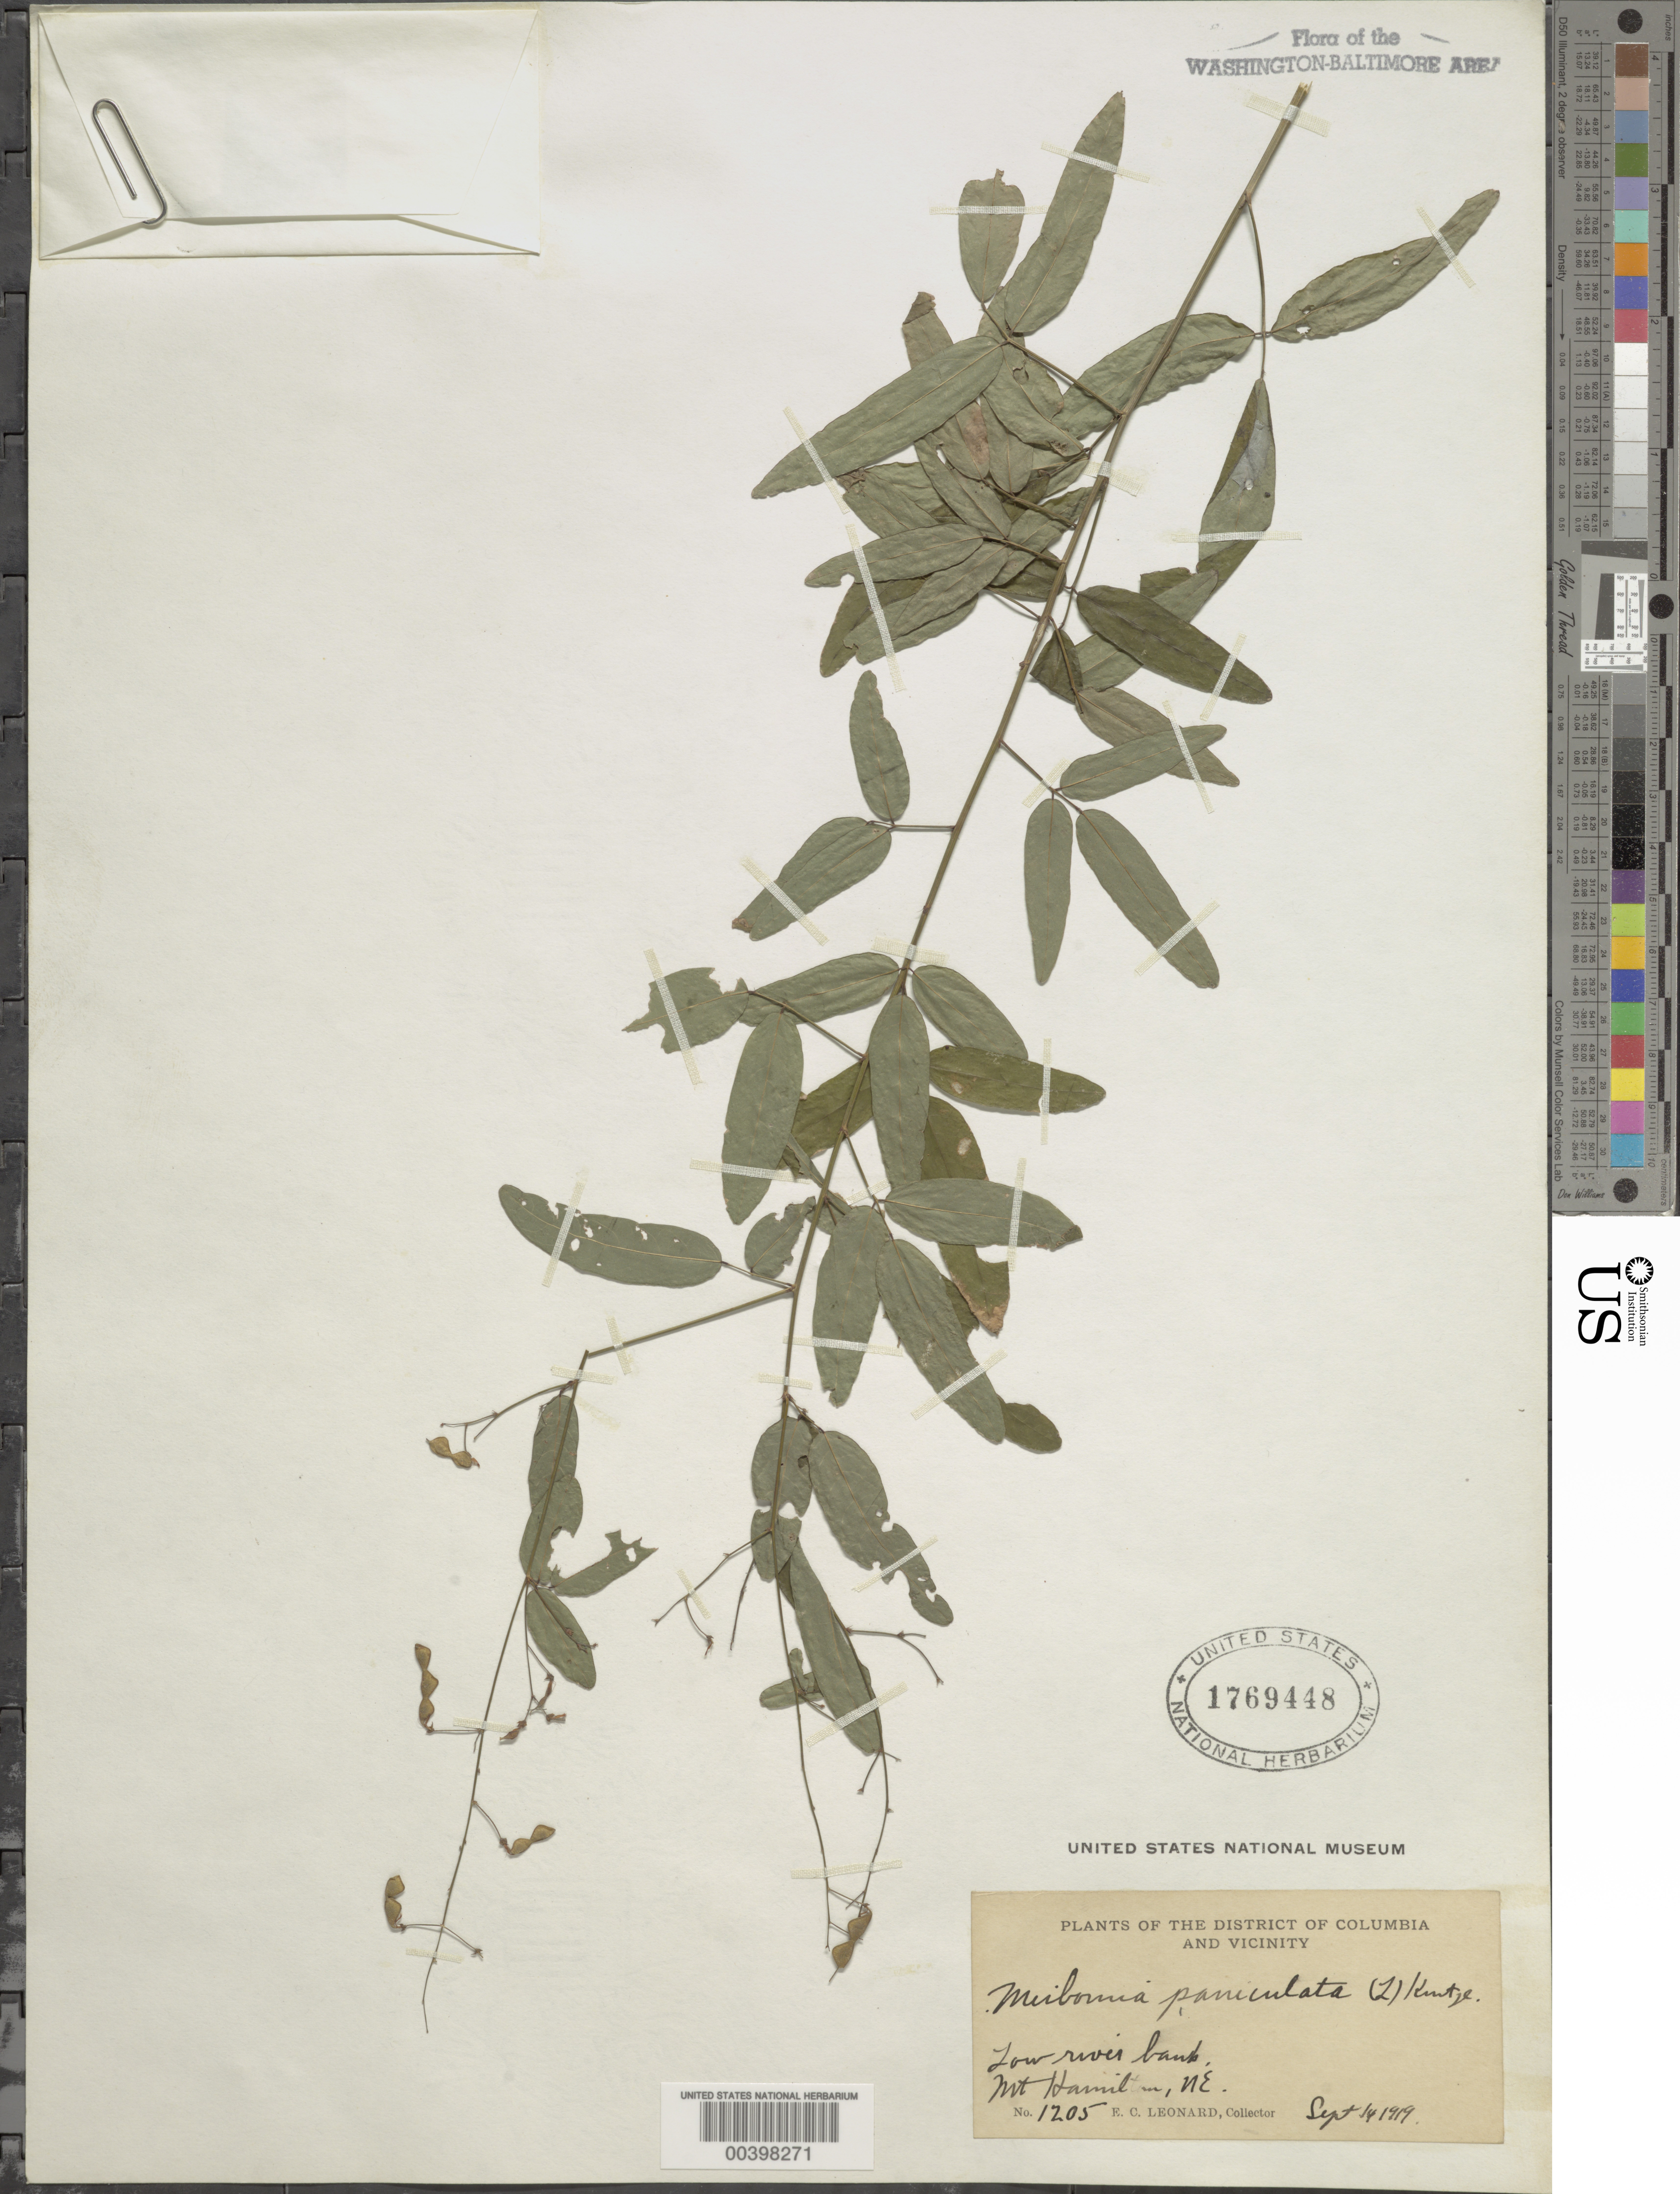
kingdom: Plantae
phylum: Tracheophyta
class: Magnoliopsida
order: Fabales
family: Fabaceae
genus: Desmodium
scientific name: Desmodium paniculatum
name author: (L.) DC.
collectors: E. C. Leonard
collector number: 1205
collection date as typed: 14 Sep 1919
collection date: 1919-09-14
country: United States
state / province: District of Columbia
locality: Mount Hamilton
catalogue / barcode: US 1769448